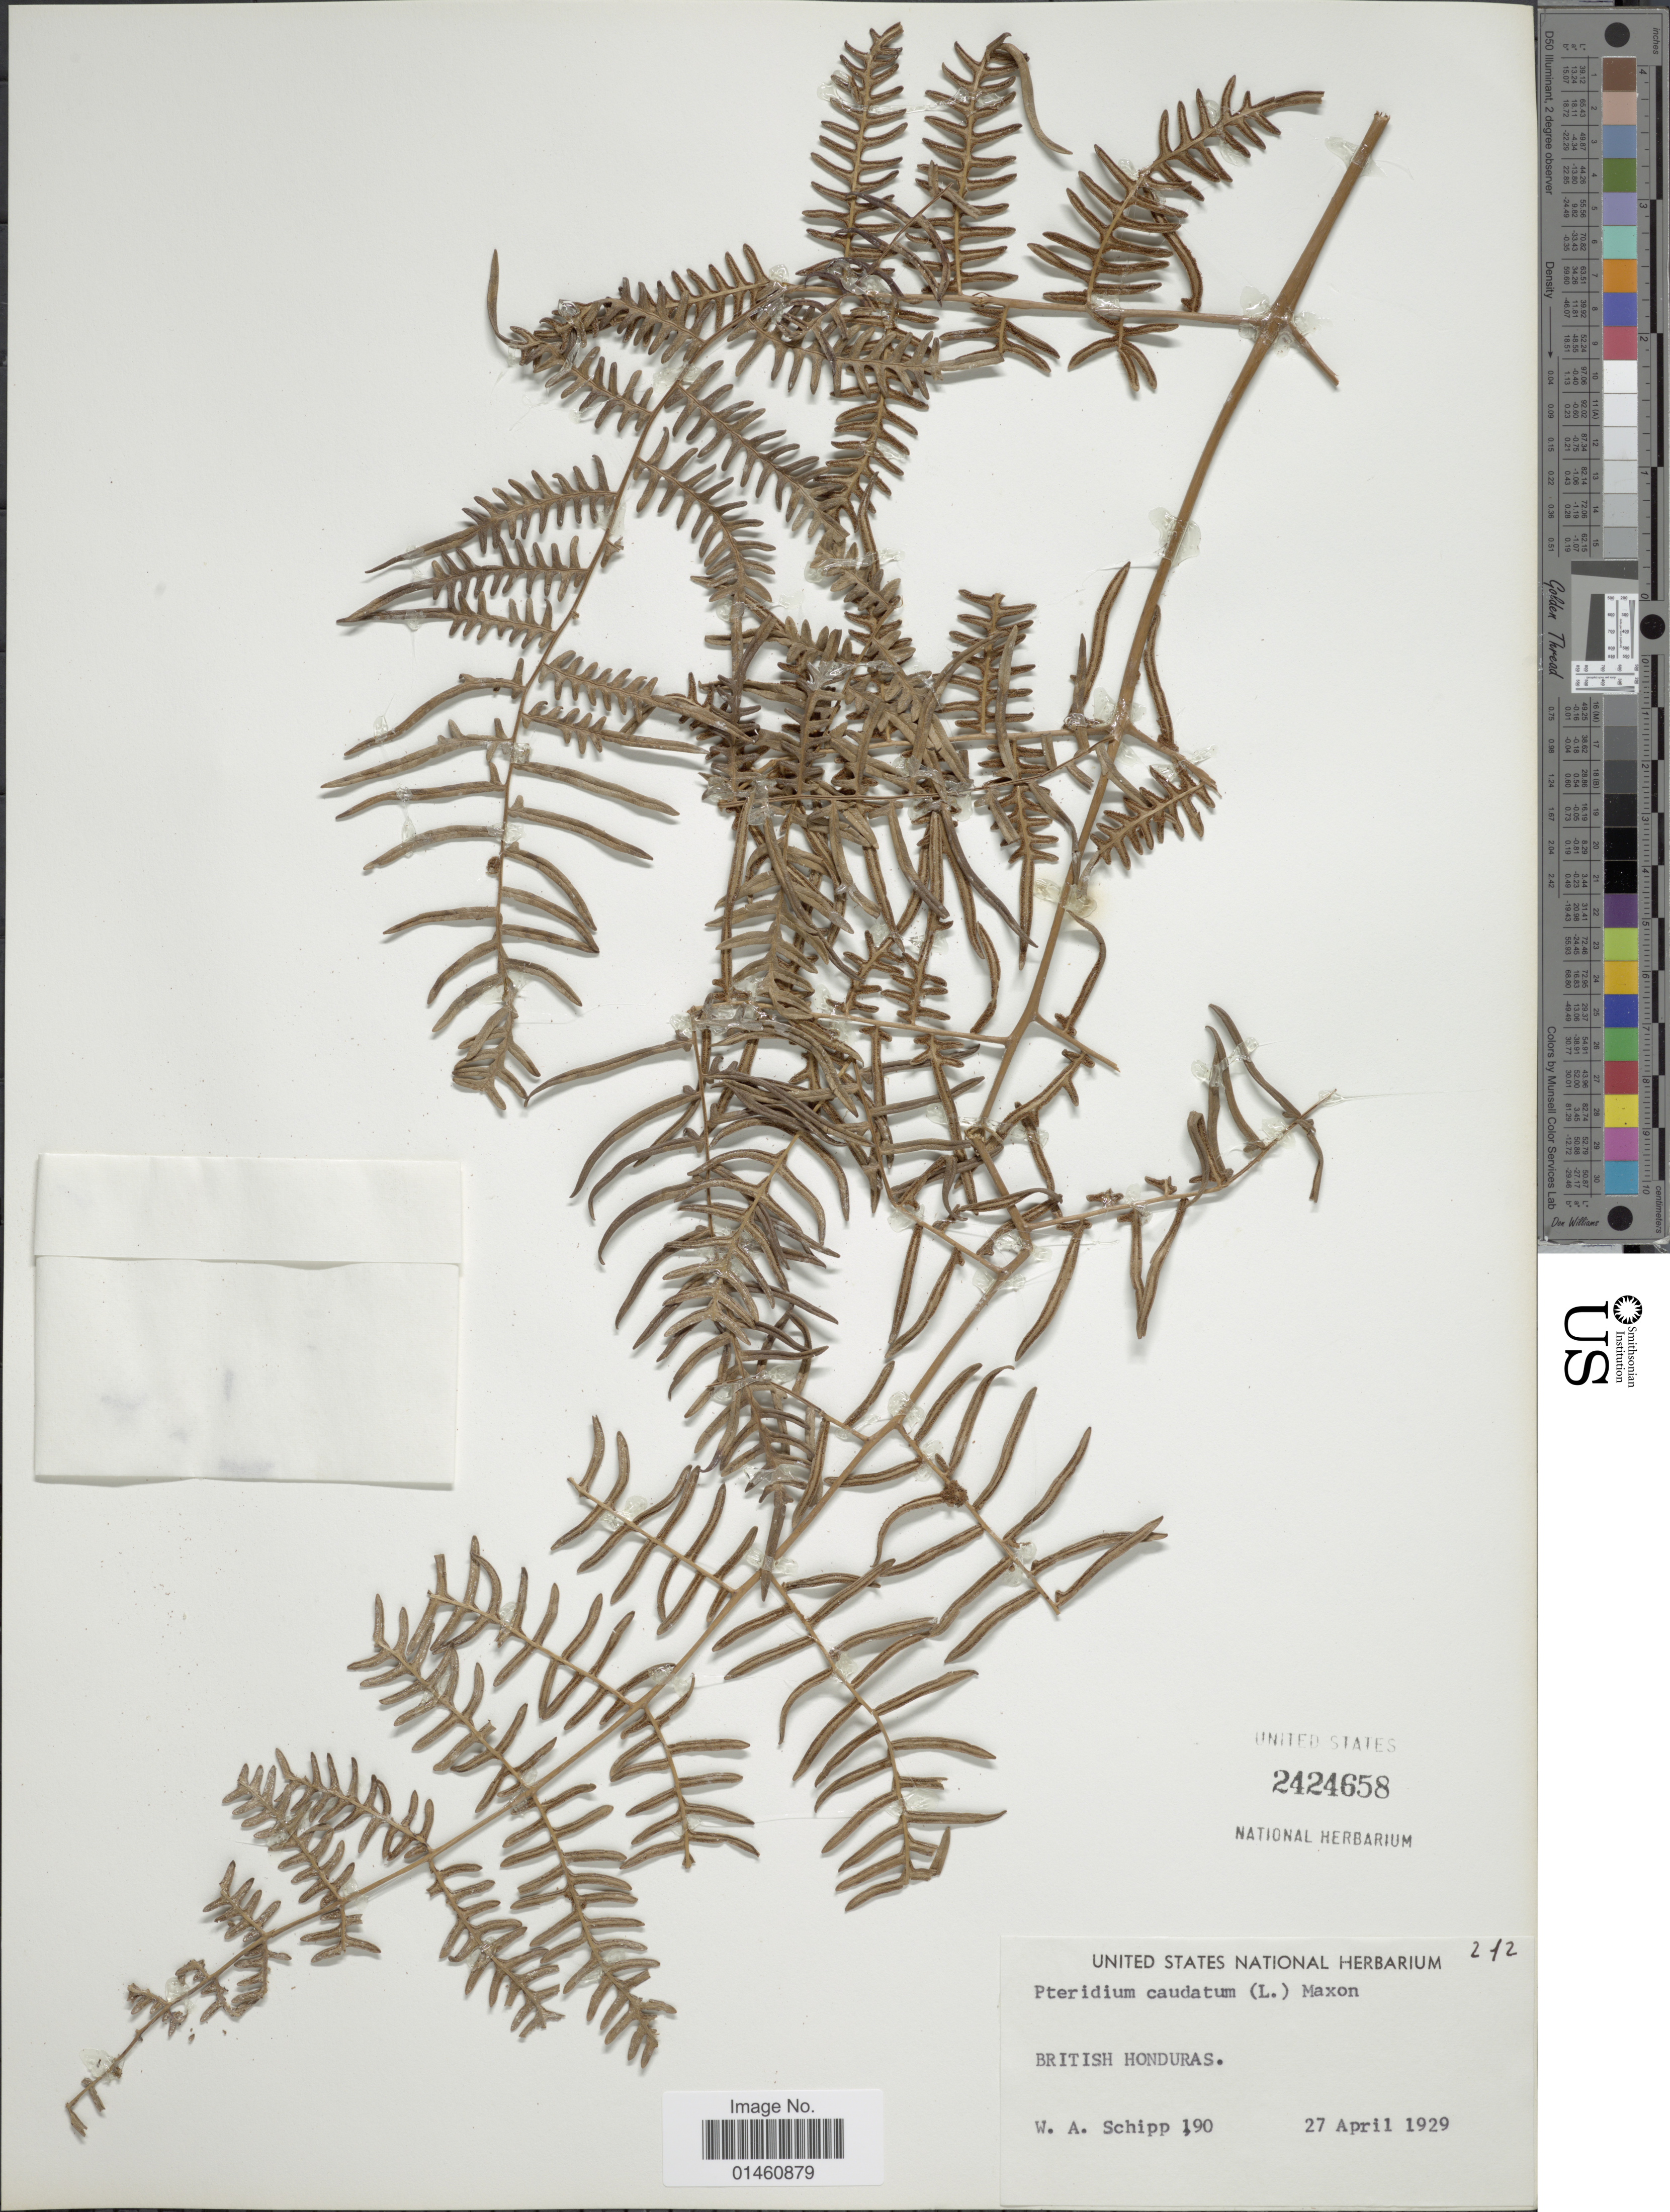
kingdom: Plantae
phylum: Tracheophyta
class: Polypodiopsida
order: Polypodiales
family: Dennstaedtiaceae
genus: Pteridium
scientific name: Pteridium caudatum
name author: (L.) Maxon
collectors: W. Schipp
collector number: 190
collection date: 1929-04-27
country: Belize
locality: British Honduras.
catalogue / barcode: US 2424658